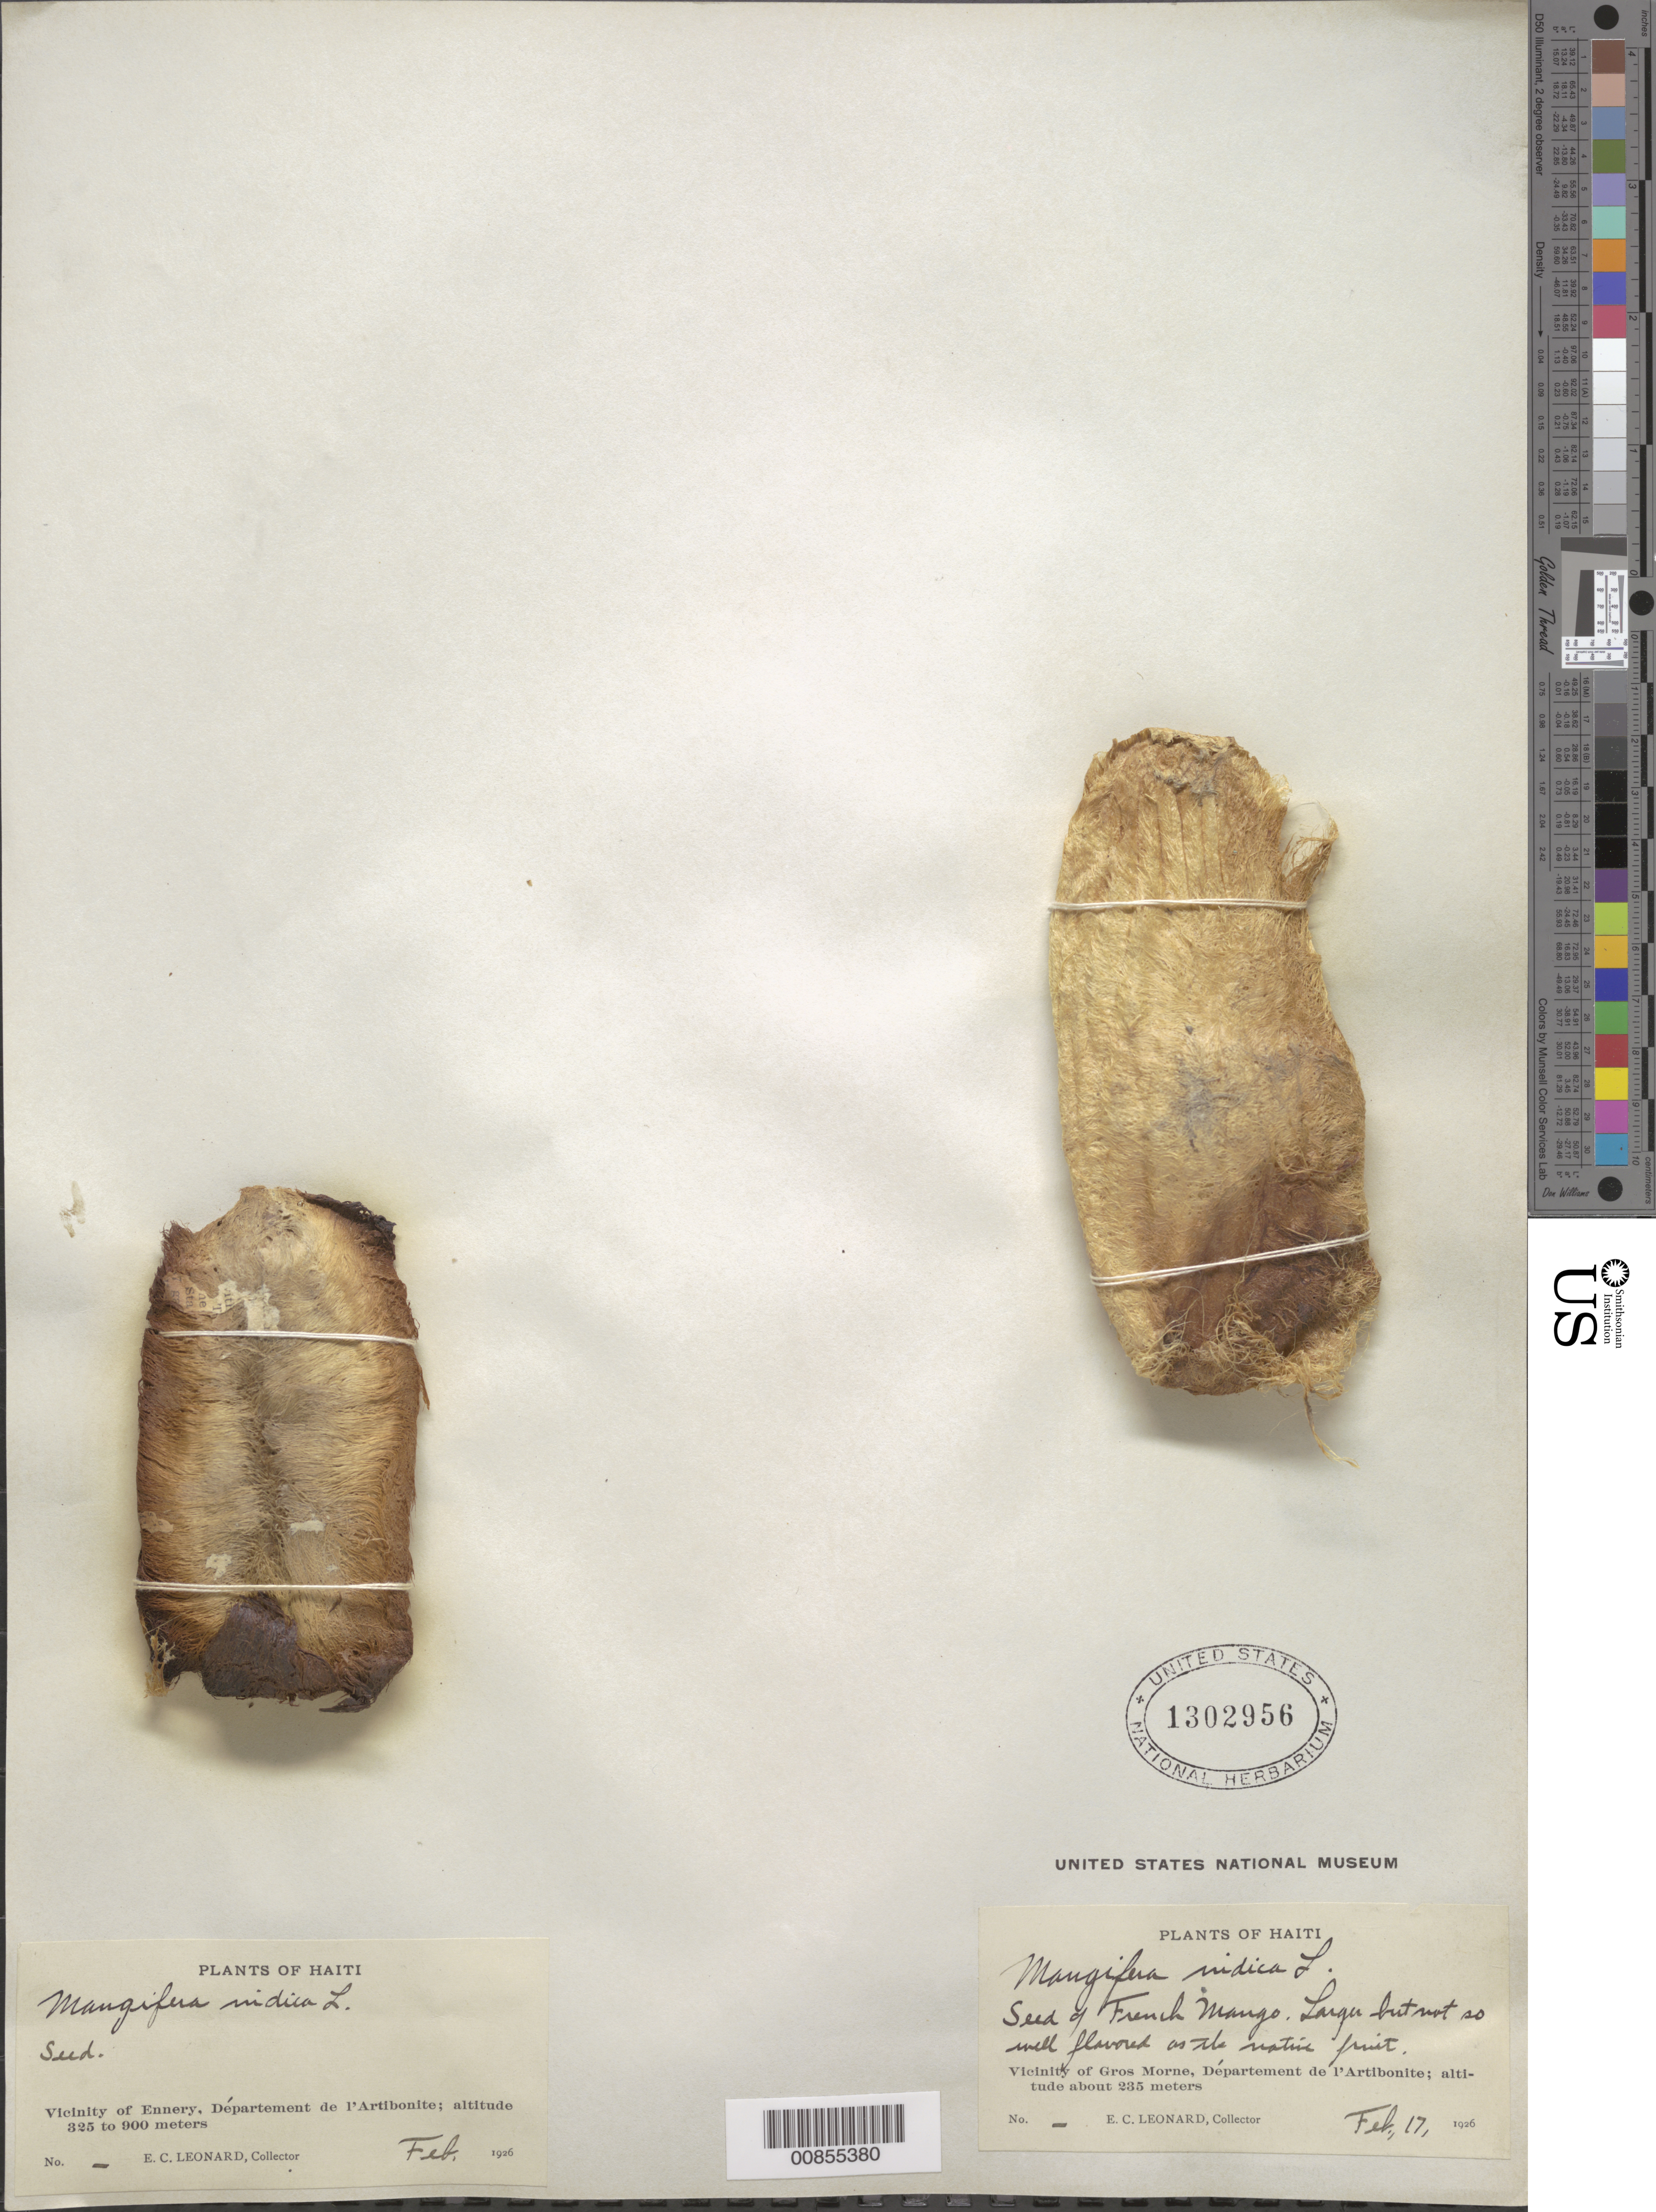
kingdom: Plantae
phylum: Tracheophyta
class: Magnoliopsida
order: Sapindales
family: Anacardiaceae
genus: Mangifera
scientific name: Mangifera indica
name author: L.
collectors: E. C. Leonard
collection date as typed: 17 Feb 1926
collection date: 1926-02-17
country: Haiti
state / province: Artibonite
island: Hispaniola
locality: Vicinity of Gros Morne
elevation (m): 235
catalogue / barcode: US 1302956